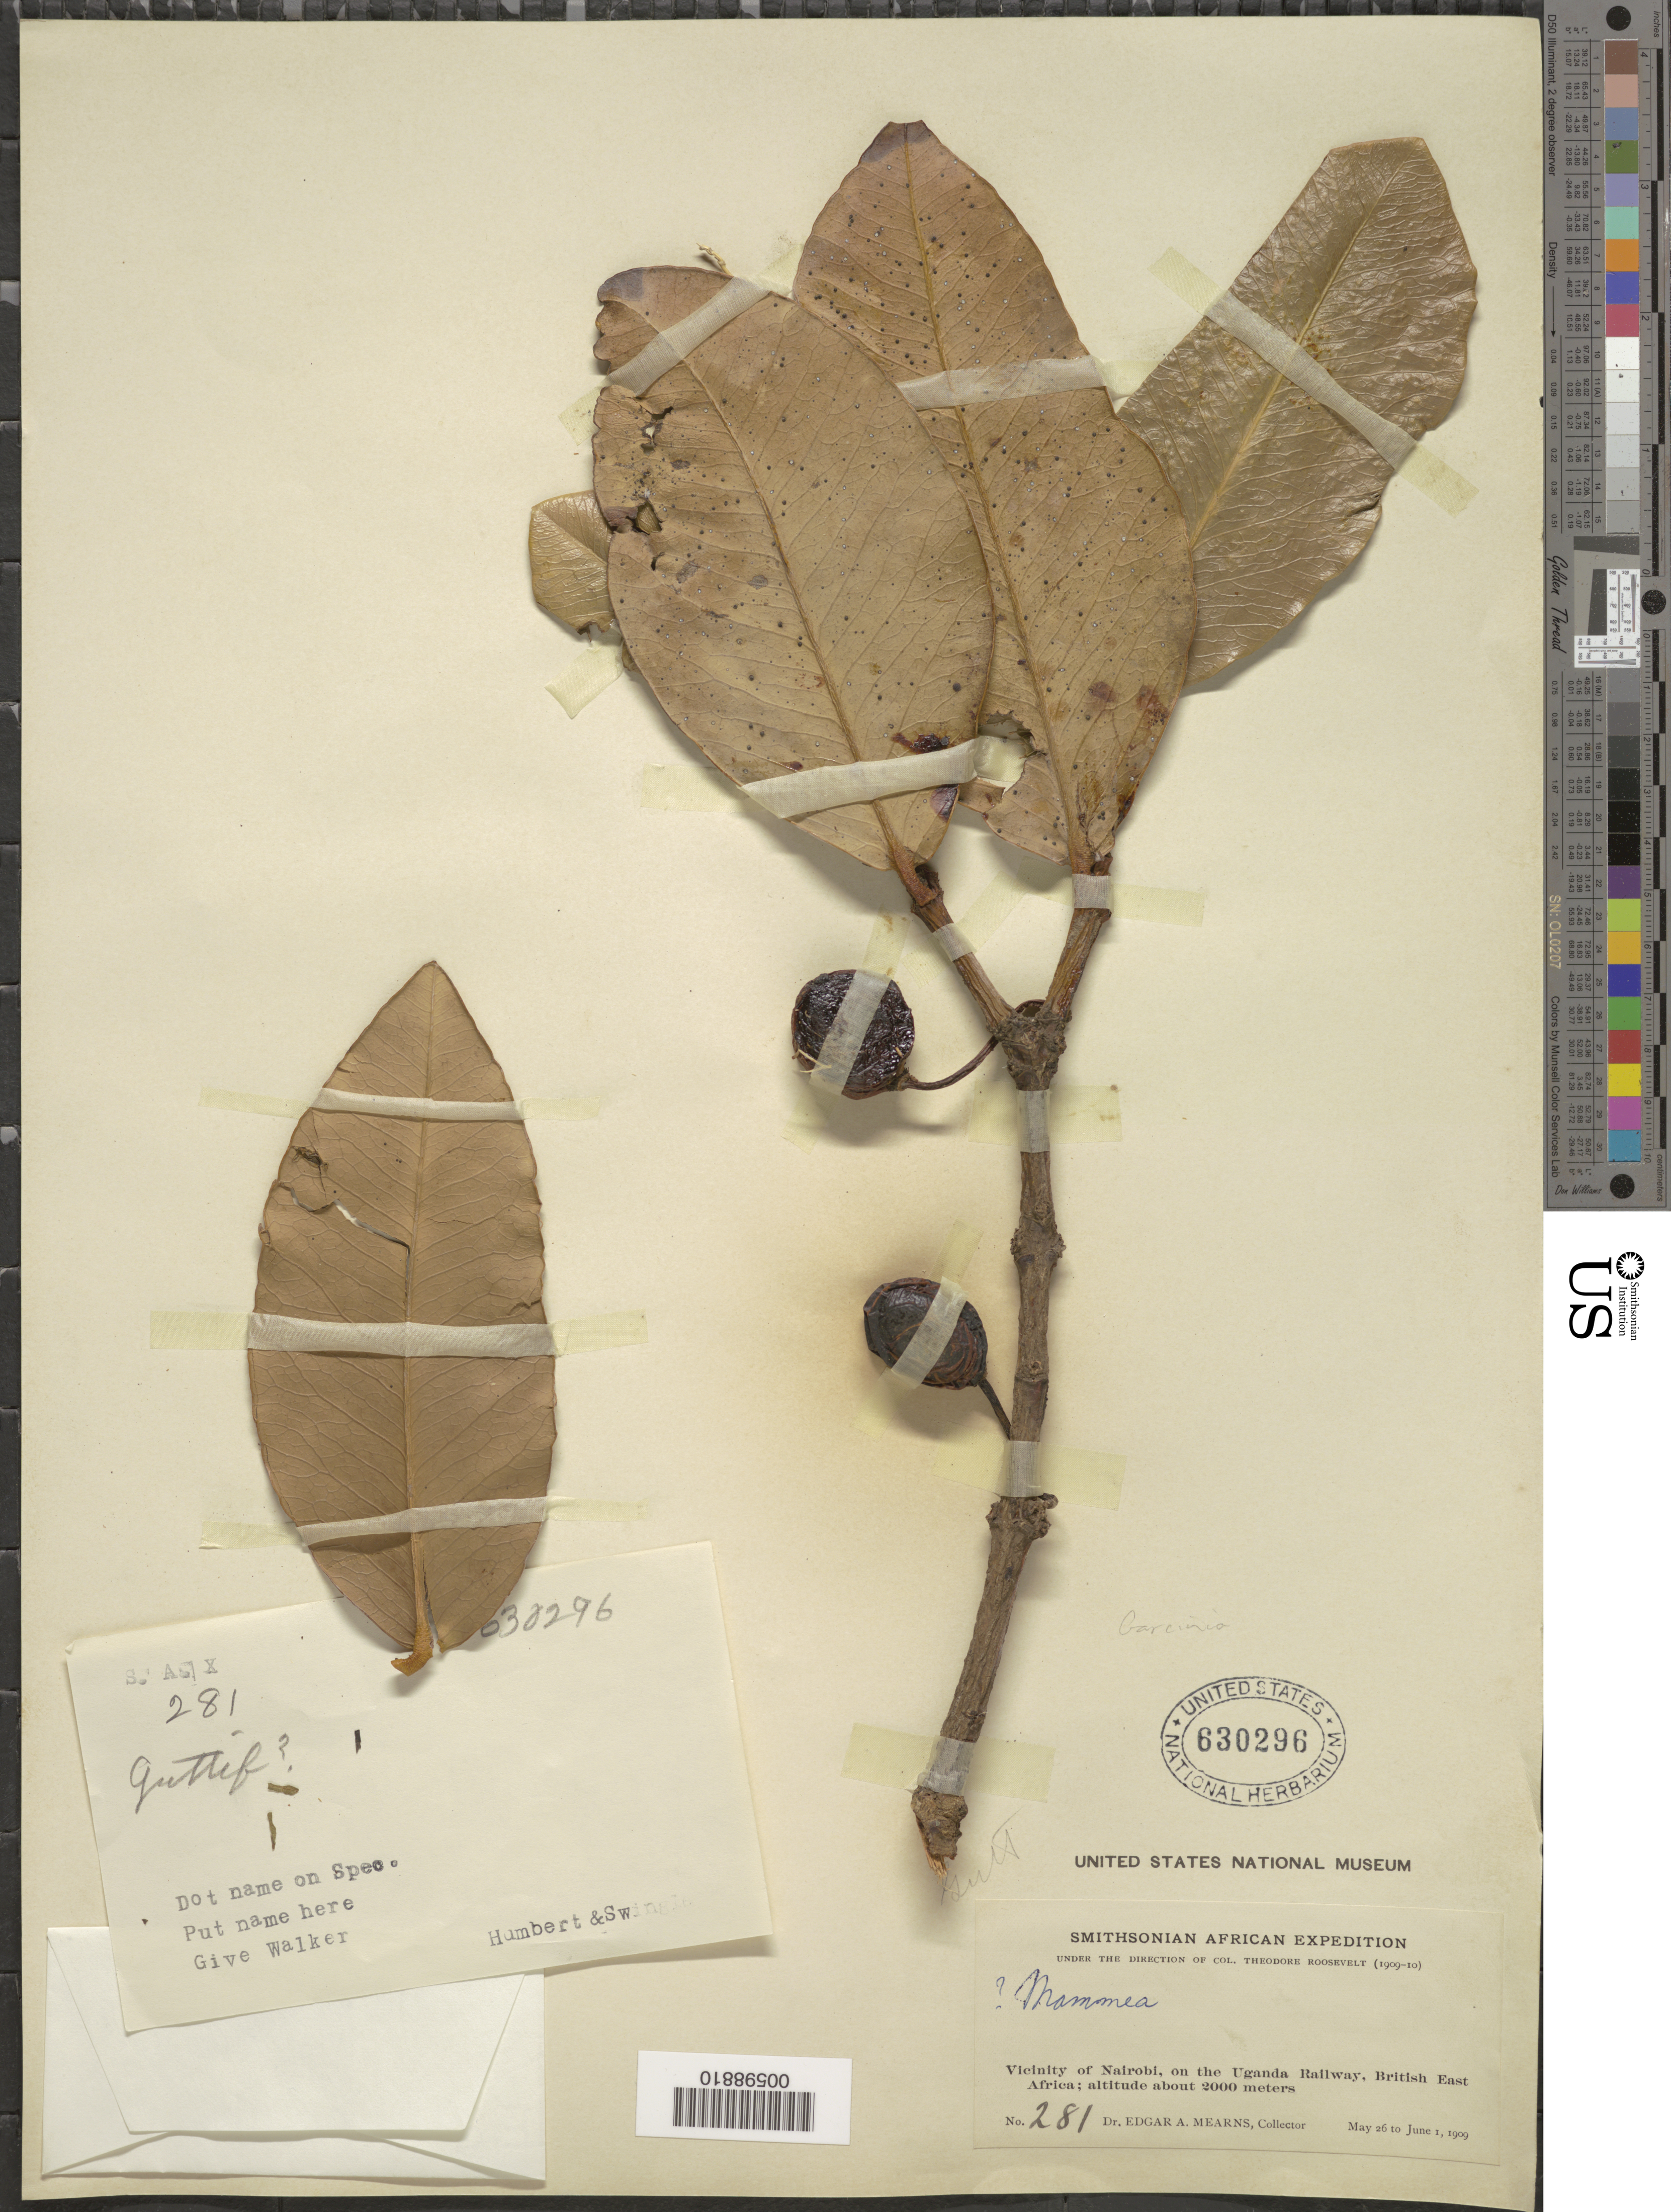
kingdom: Plantae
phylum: Tracheophyta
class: Magnoliopsida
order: Malpighiales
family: Clusiaceae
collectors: E. A. Mearns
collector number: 281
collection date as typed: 26 May 1909 to 01 Jun 1909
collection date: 1909-05-26/1909-06-01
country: Kenya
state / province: Nairobi Area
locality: Vicinity of Nairobi, on the Uganda railway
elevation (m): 2000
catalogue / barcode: US 630296